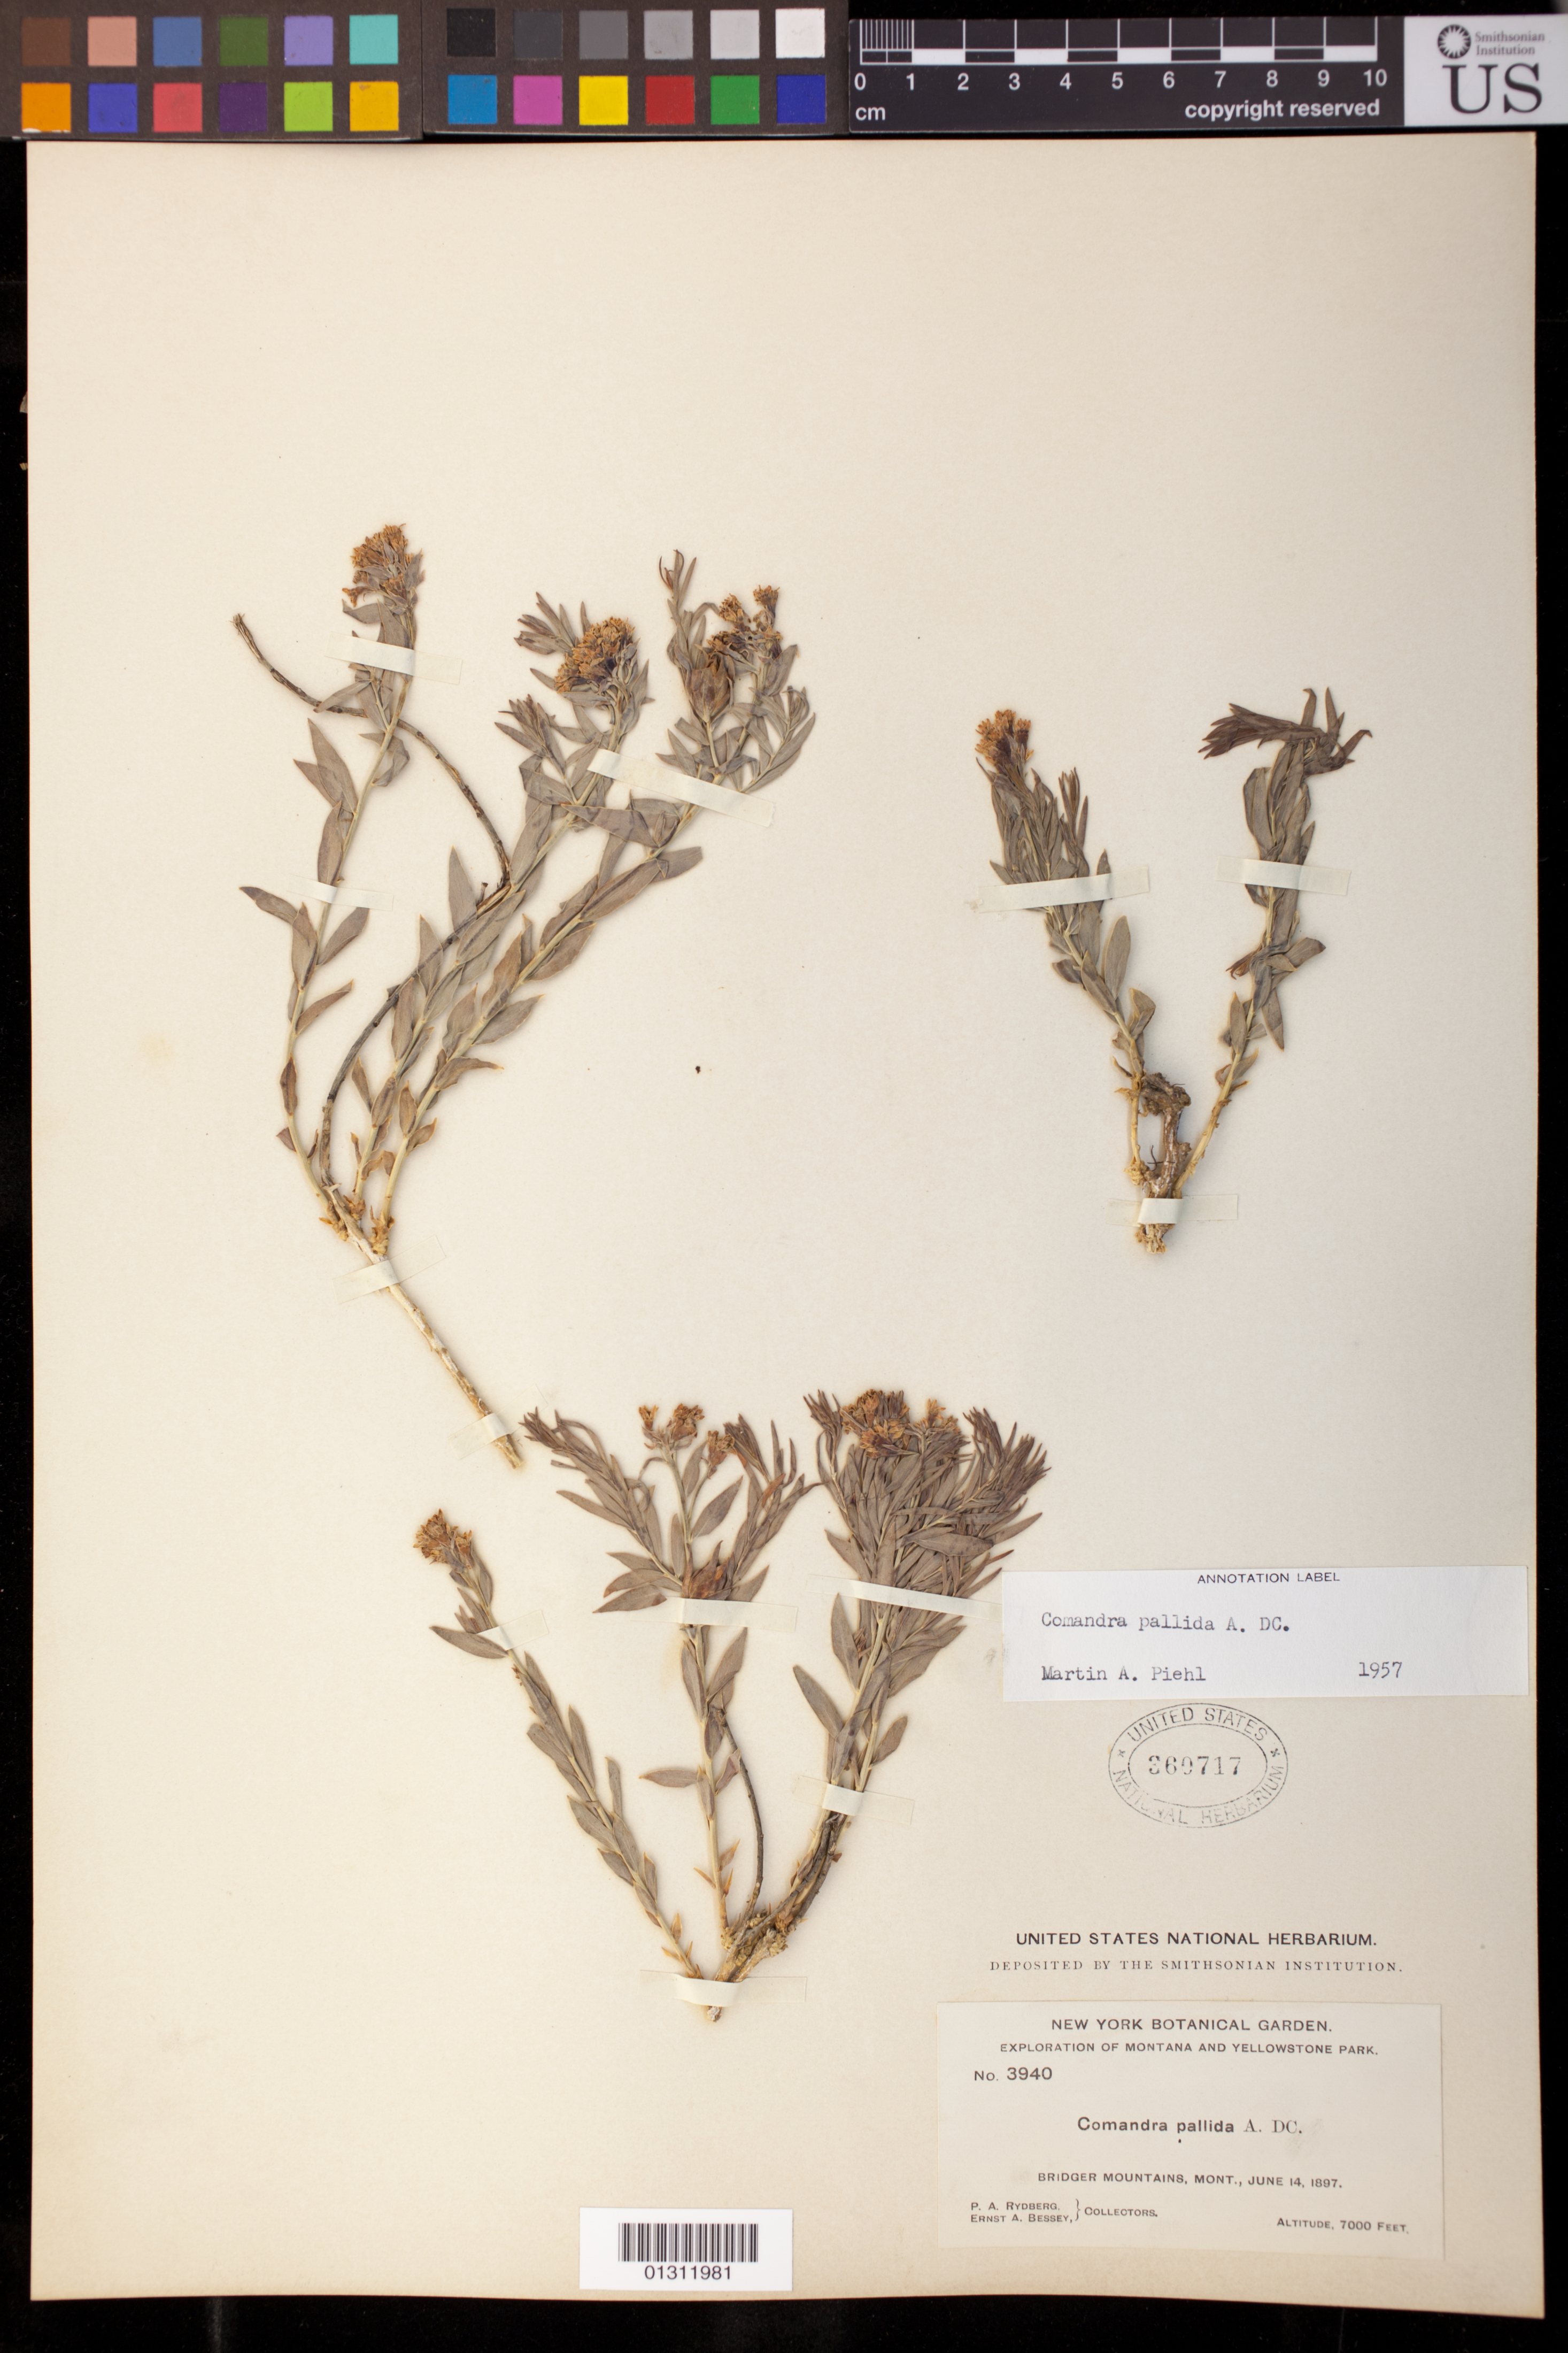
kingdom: Plantae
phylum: Tracheophyta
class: Magnoliopsida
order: Santalales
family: Comandraceae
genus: Comandra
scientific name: Comandra pallida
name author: A. DC.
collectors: P. A. Rydberg & E. A. Bessey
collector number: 3940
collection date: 1897-06-14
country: United States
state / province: Montana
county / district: Gallatin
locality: Bridger Mountains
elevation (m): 2134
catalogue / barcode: US 360717